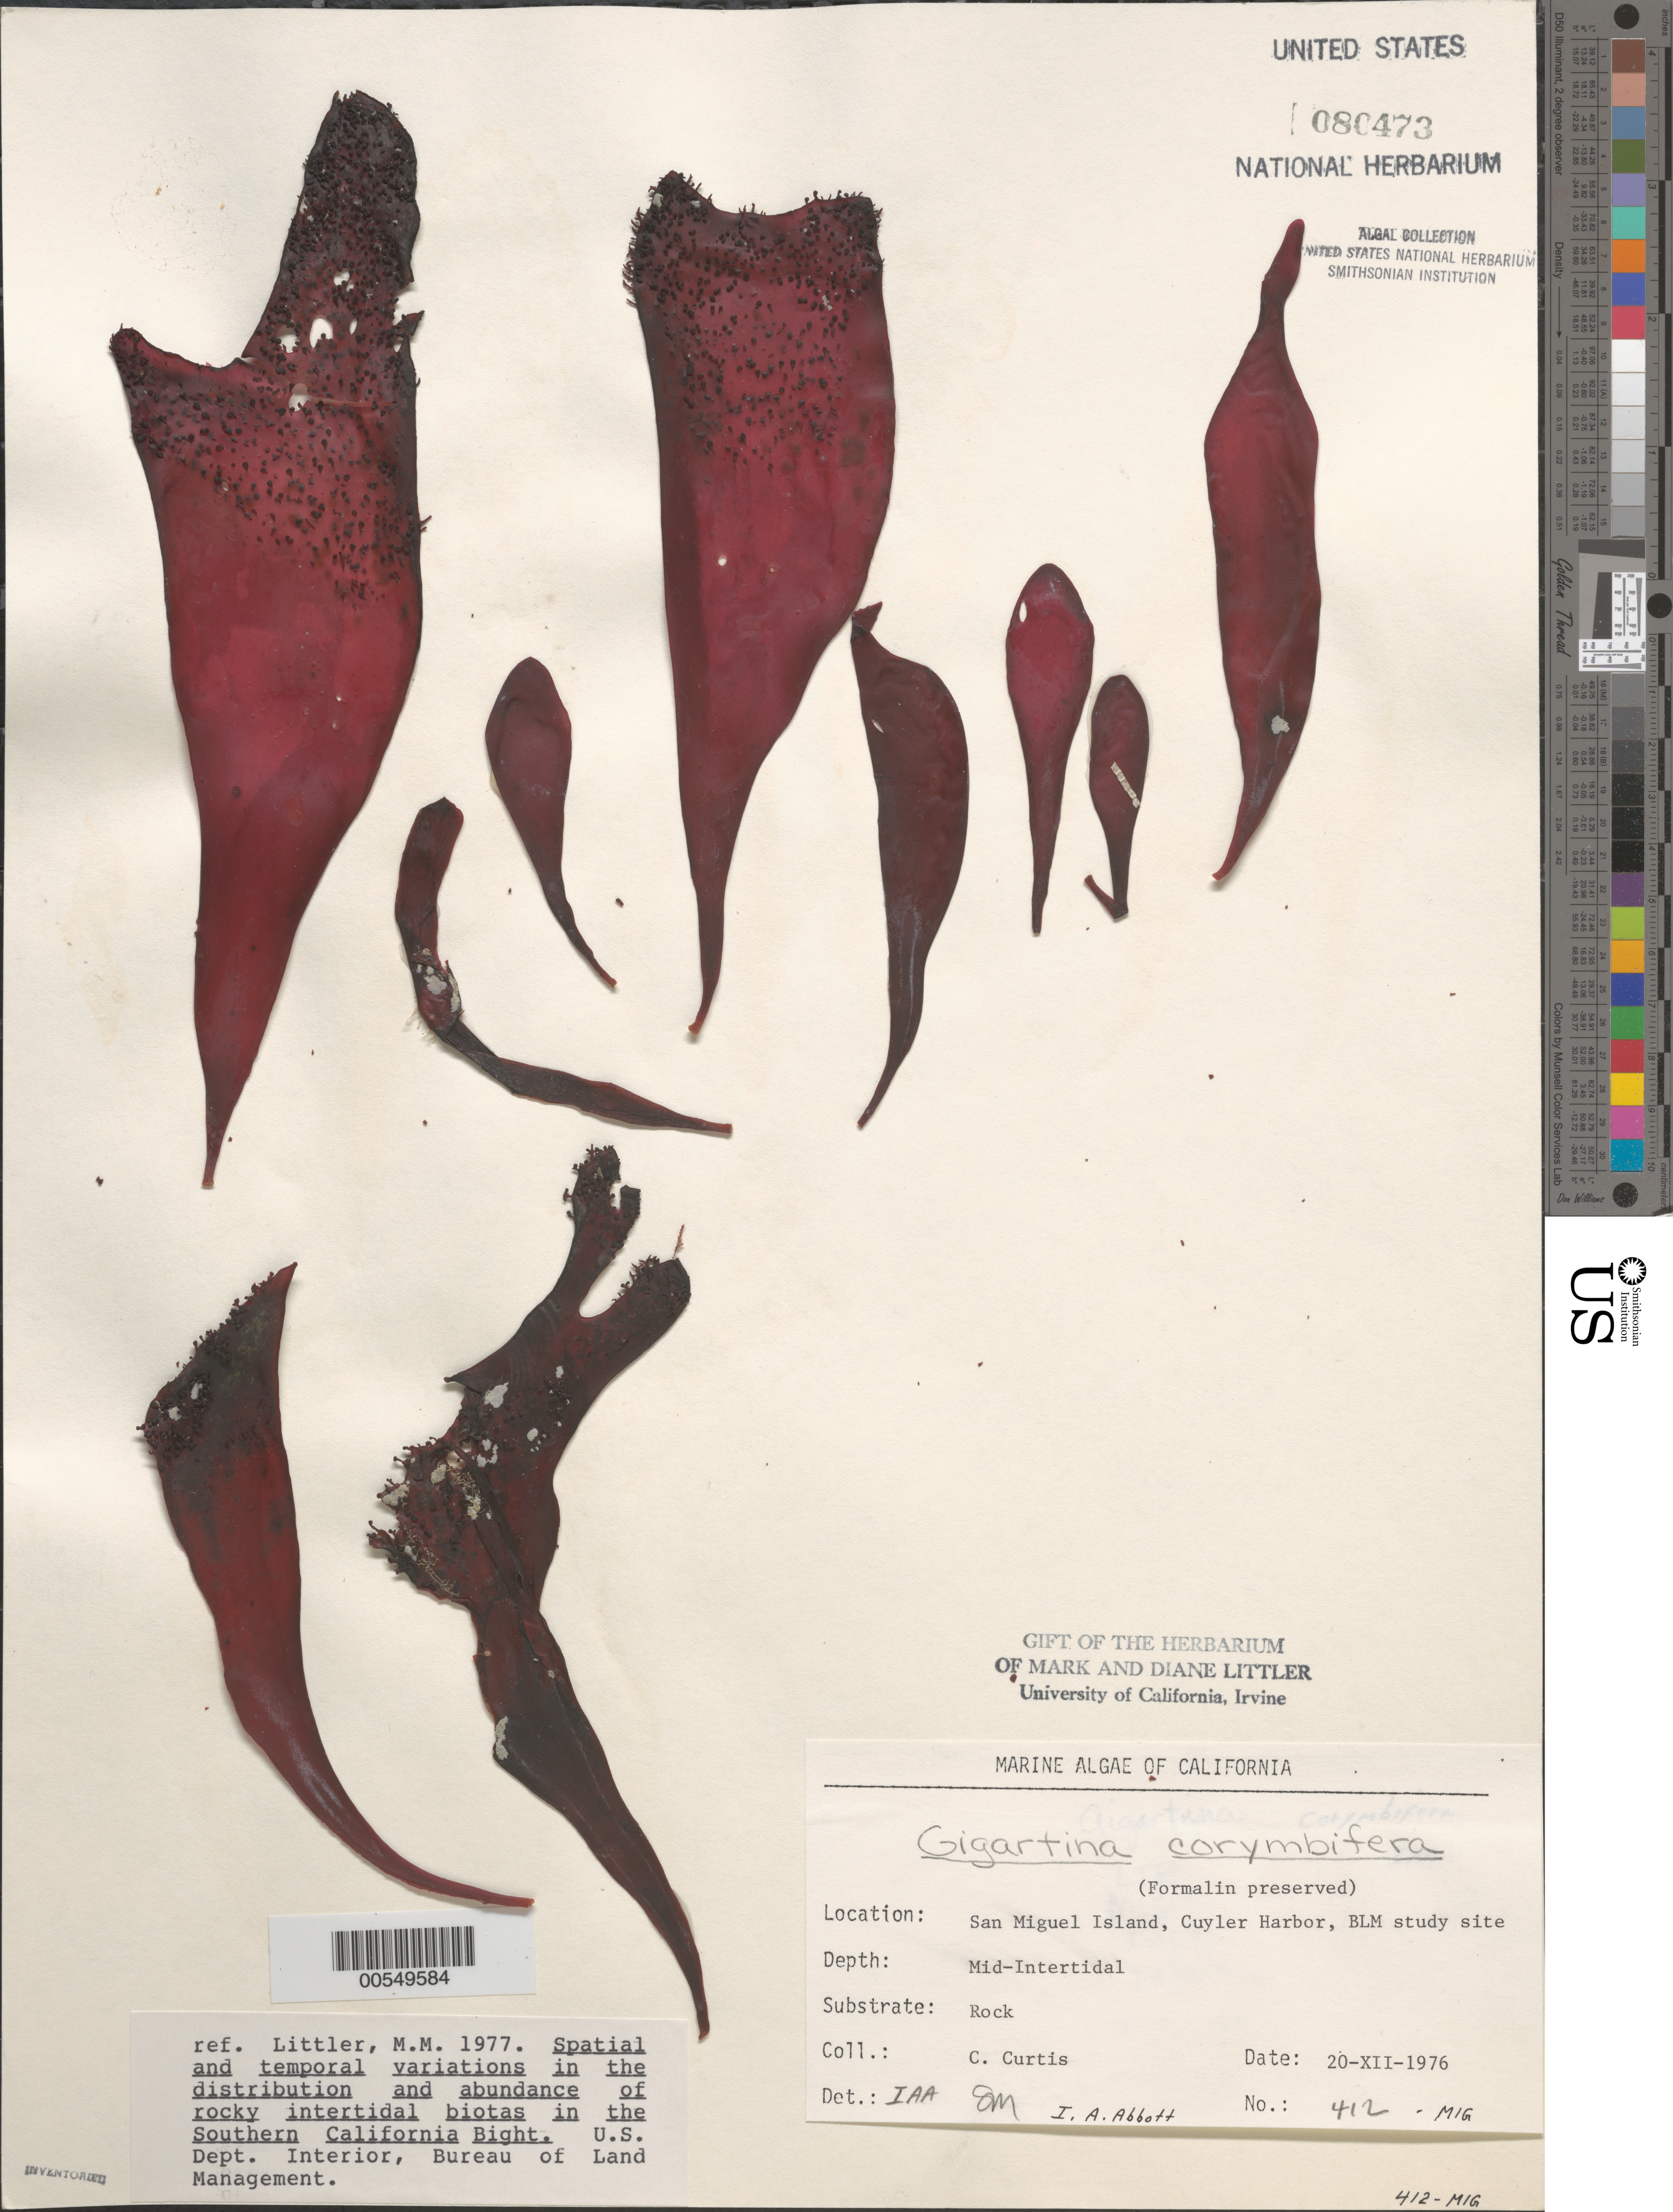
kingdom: Plantae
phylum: Rhodophyta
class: Florideophyceae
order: Gigartinales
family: Gigartinaceae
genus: Chondracanthus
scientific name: Chondracanthus corymbiferus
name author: (Kütz.) Guiry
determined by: Algae name updating Project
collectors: C. Curtis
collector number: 412-MIG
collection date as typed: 20 Dec 1976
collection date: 1976-12-20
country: United States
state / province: California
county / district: Santa Barbara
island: San Miguel Island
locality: Cuyler Harbor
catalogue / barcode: US 80473